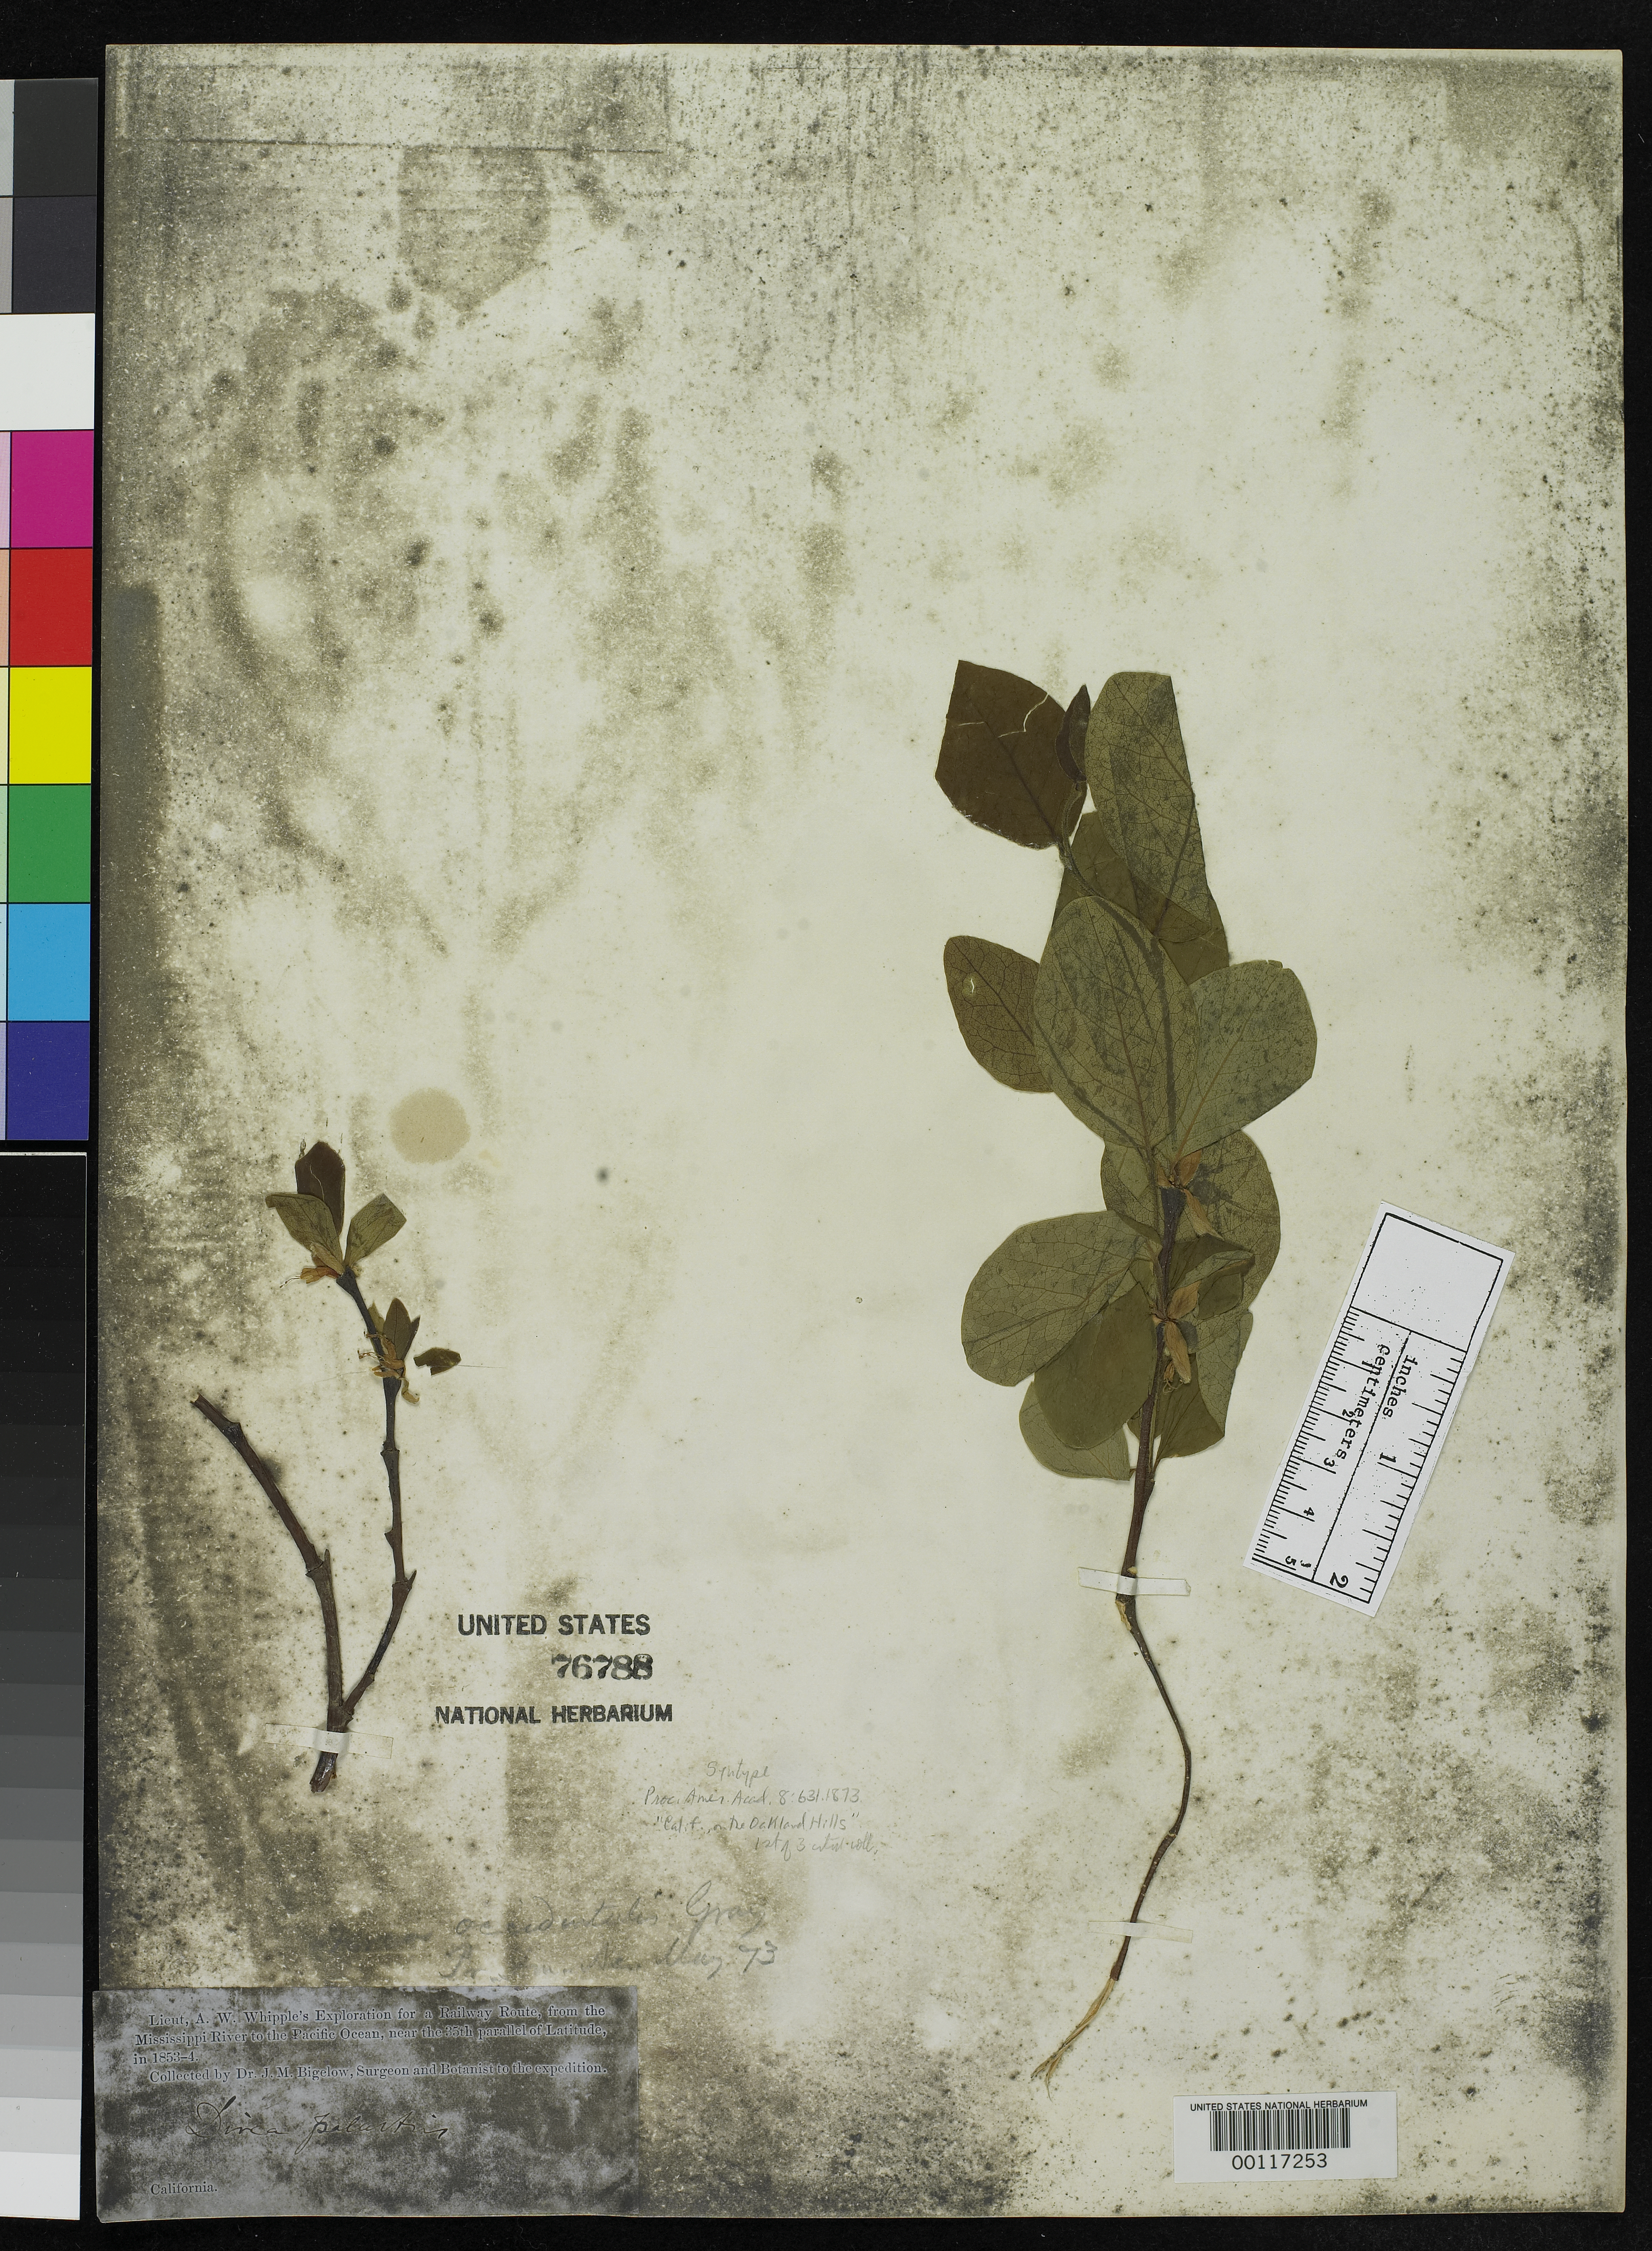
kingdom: Plantae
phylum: Tracheophyta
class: Magnoliopsida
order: Malvales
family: Thymelaeaceae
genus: Dirca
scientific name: Dirca occidentalis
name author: A. Gray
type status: Syntype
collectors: J. M. Bigelow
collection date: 1853/1854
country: United States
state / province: California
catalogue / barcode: US 76788